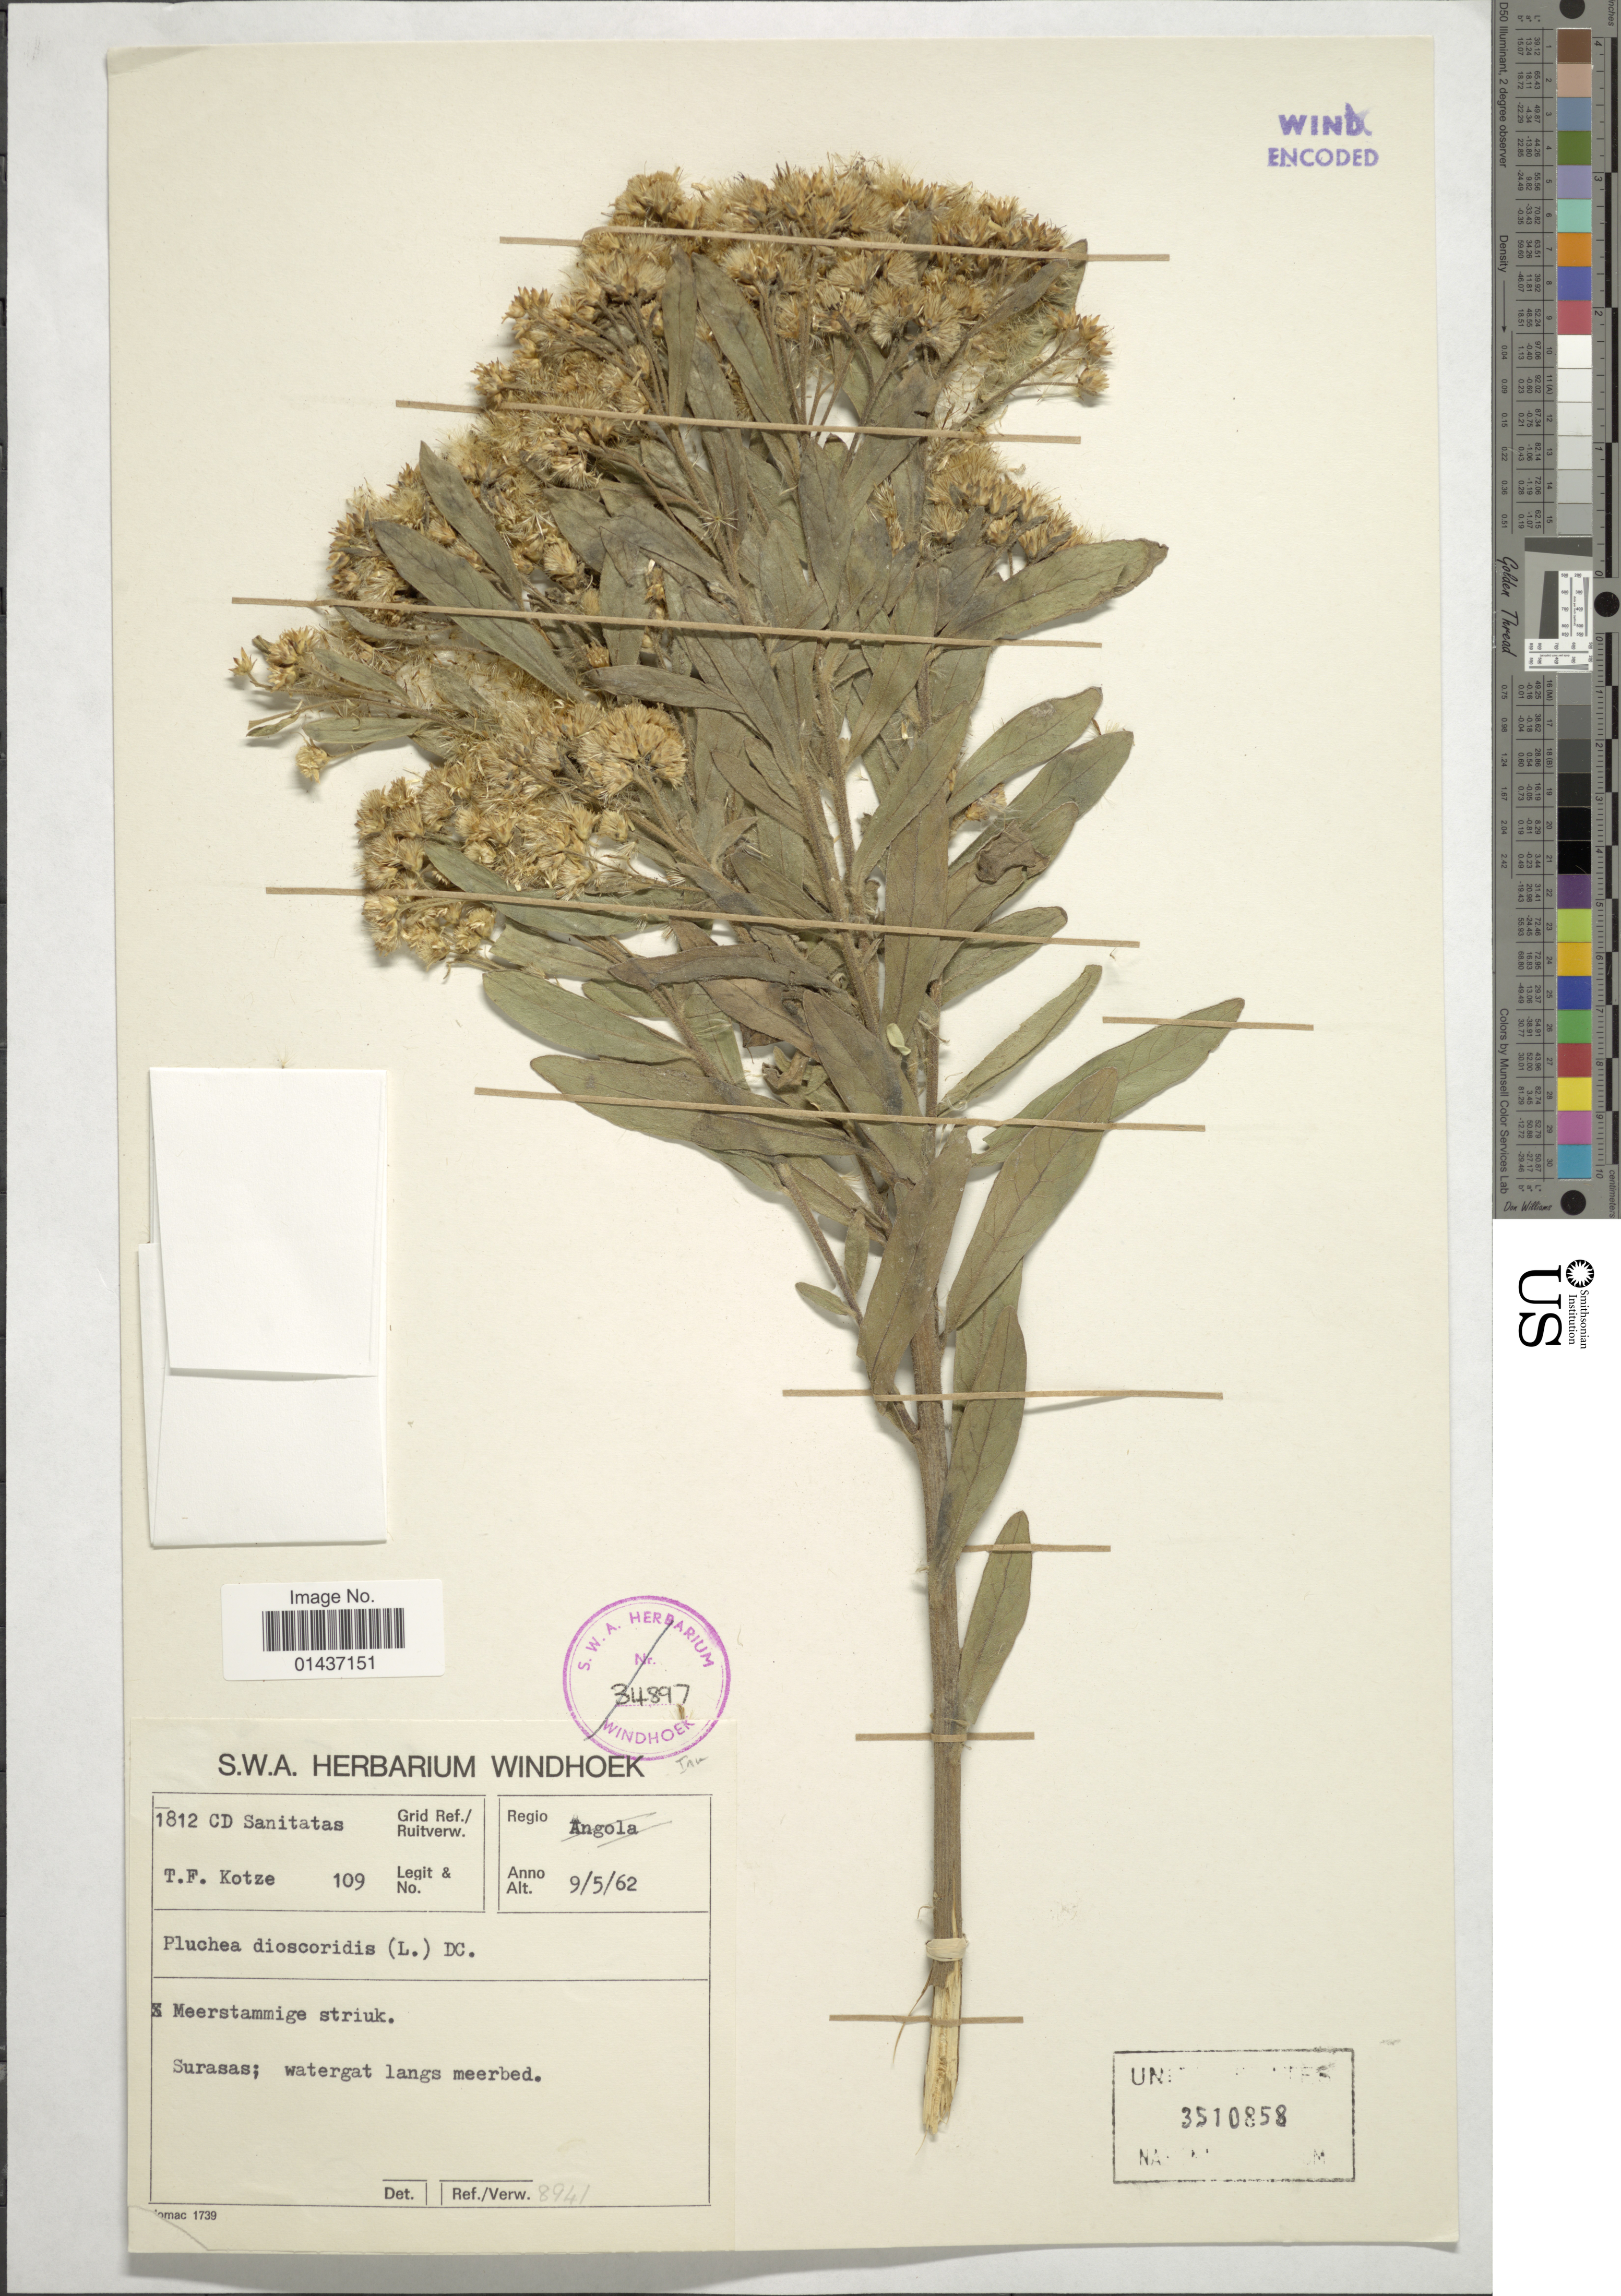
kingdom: Plantae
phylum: Tracheophyta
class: Magnoliopsida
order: Asterales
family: Asteraceae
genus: Pluchea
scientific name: Pluchea dioscoridis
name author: (L.) DC.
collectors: T. Kotze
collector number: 109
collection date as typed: Transcribed d/m/y: 9/5/62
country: Namibia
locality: Sanitatas, Meerstammif striuk, Surasas; watergat langs meerbed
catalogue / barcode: US 3510858